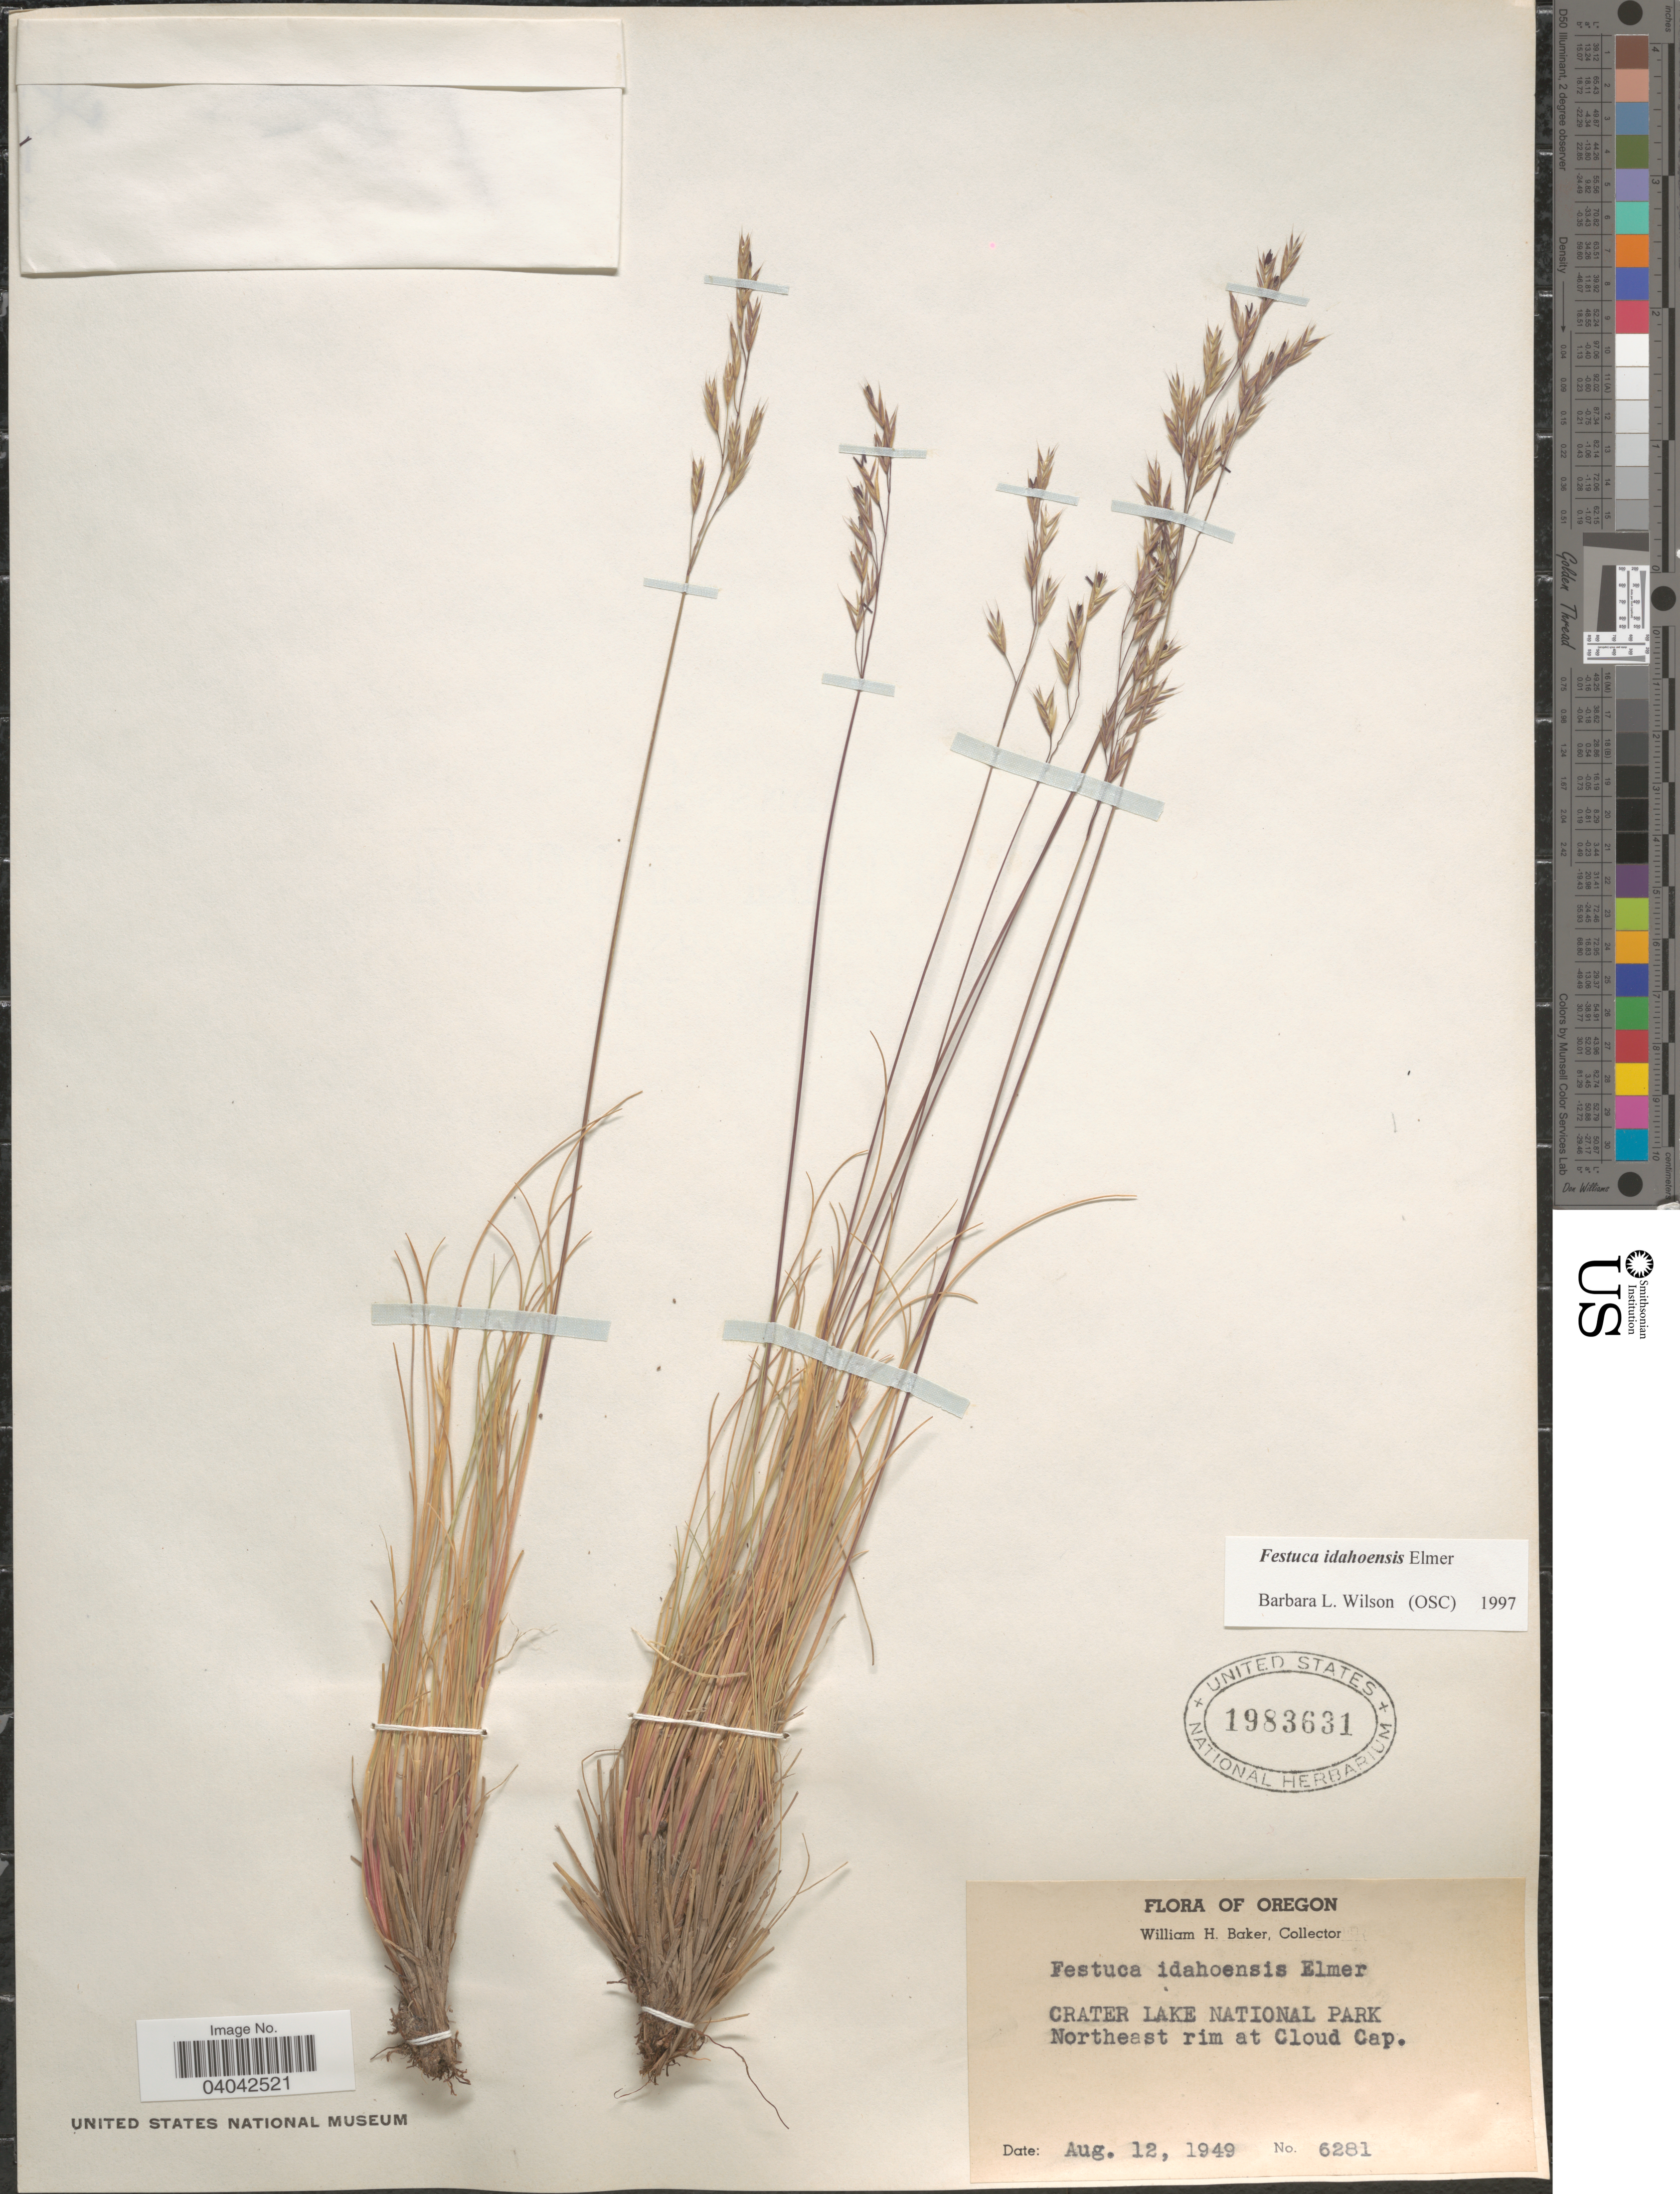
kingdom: Plantae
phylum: Tracheophyta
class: Liliopsida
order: Poales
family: Poaceae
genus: Festuca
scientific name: Festuca idahoensis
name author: Elmer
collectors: W. H. Baker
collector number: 6281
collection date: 1949-08-12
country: United States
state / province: Oregon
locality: Crater Lake National Park. Northeast rim at Cloud Cap.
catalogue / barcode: US 1983631